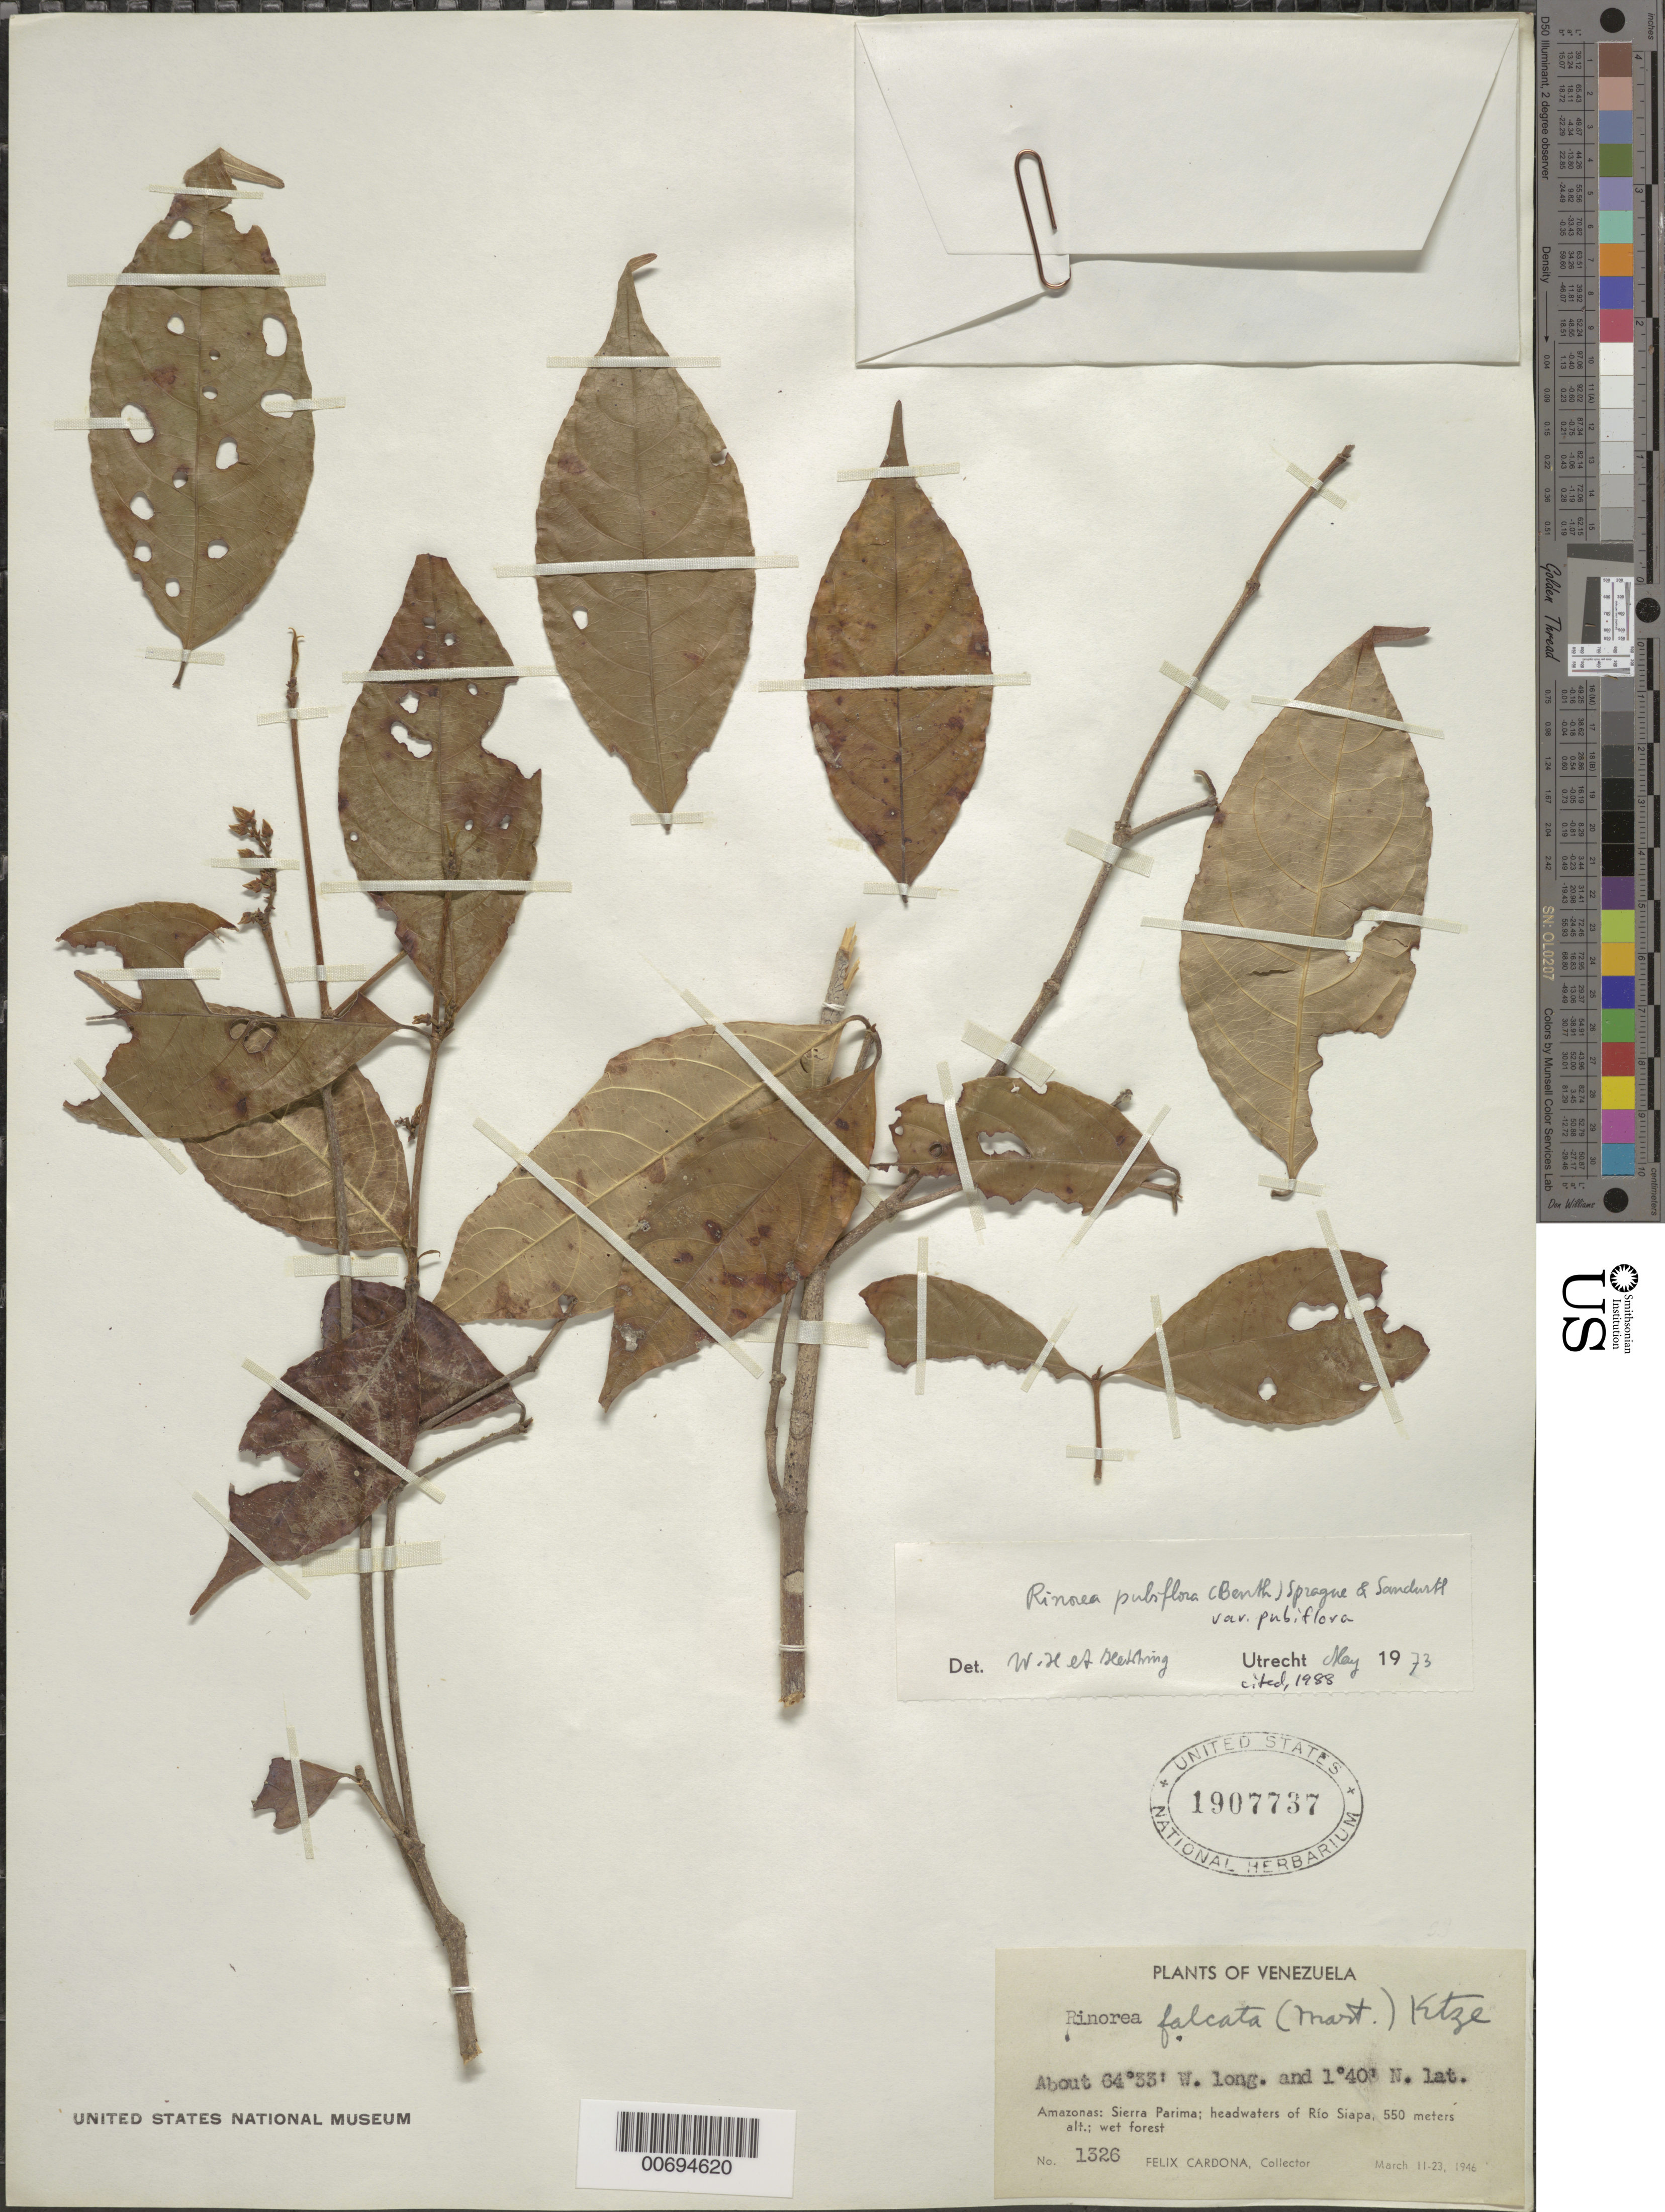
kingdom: Plantae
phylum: Tracheophyta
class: Magnoliopsida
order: Malpighiales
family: Violaceae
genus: Rinorea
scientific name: Rinorea pubiflora var. pubiflora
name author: (Benth.) Sprague & Sandwith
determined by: Hekking, W. H. A.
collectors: F. Cardona Puig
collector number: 1326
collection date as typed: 11-Mar-46 to 23-Mar-46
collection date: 1946-03-11/1946-03-23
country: Venezuela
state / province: Amazonas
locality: Sierra Parima, headwaters of Río Siapa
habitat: Wet forest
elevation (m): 550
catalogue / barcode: US 1907737